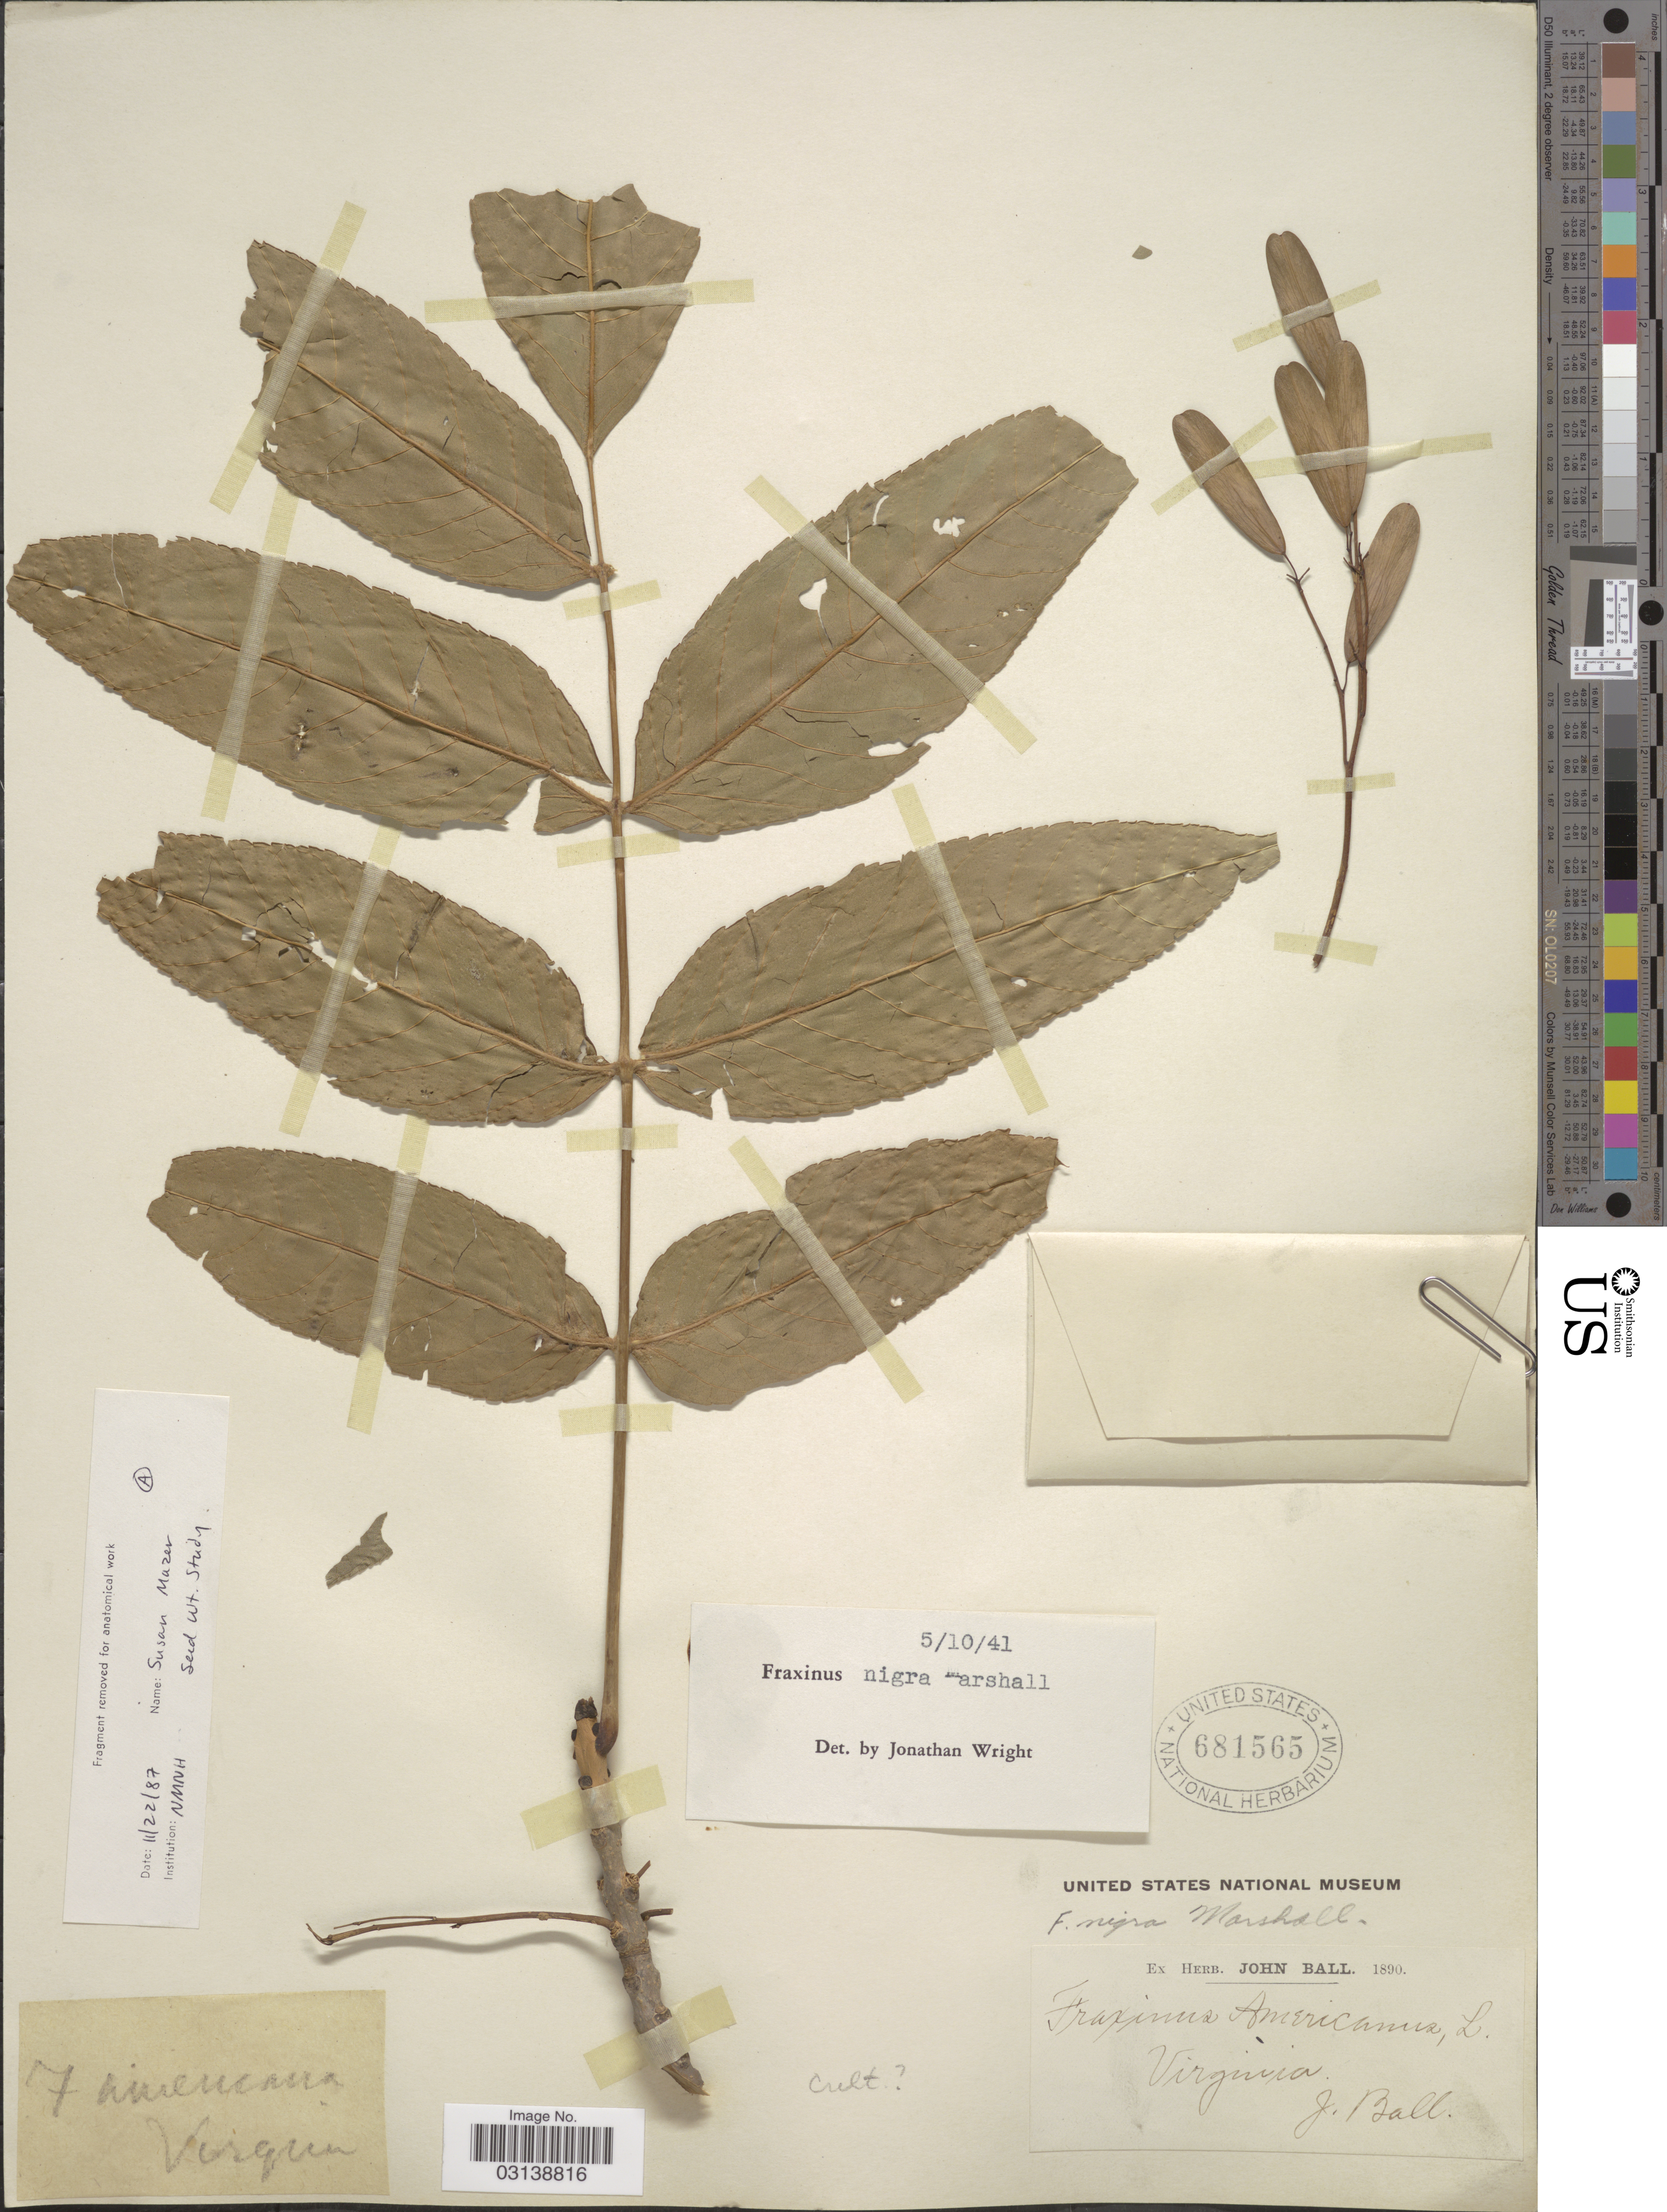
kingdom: Plantae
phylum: Tracheophyta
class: Magnoliopsida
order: Lamiales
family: Oleaceae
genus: Fraxinus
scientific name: Fraxinus nigra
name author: Marshall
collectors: J. Ball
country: United States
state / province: Virginia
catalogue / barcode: US 681565